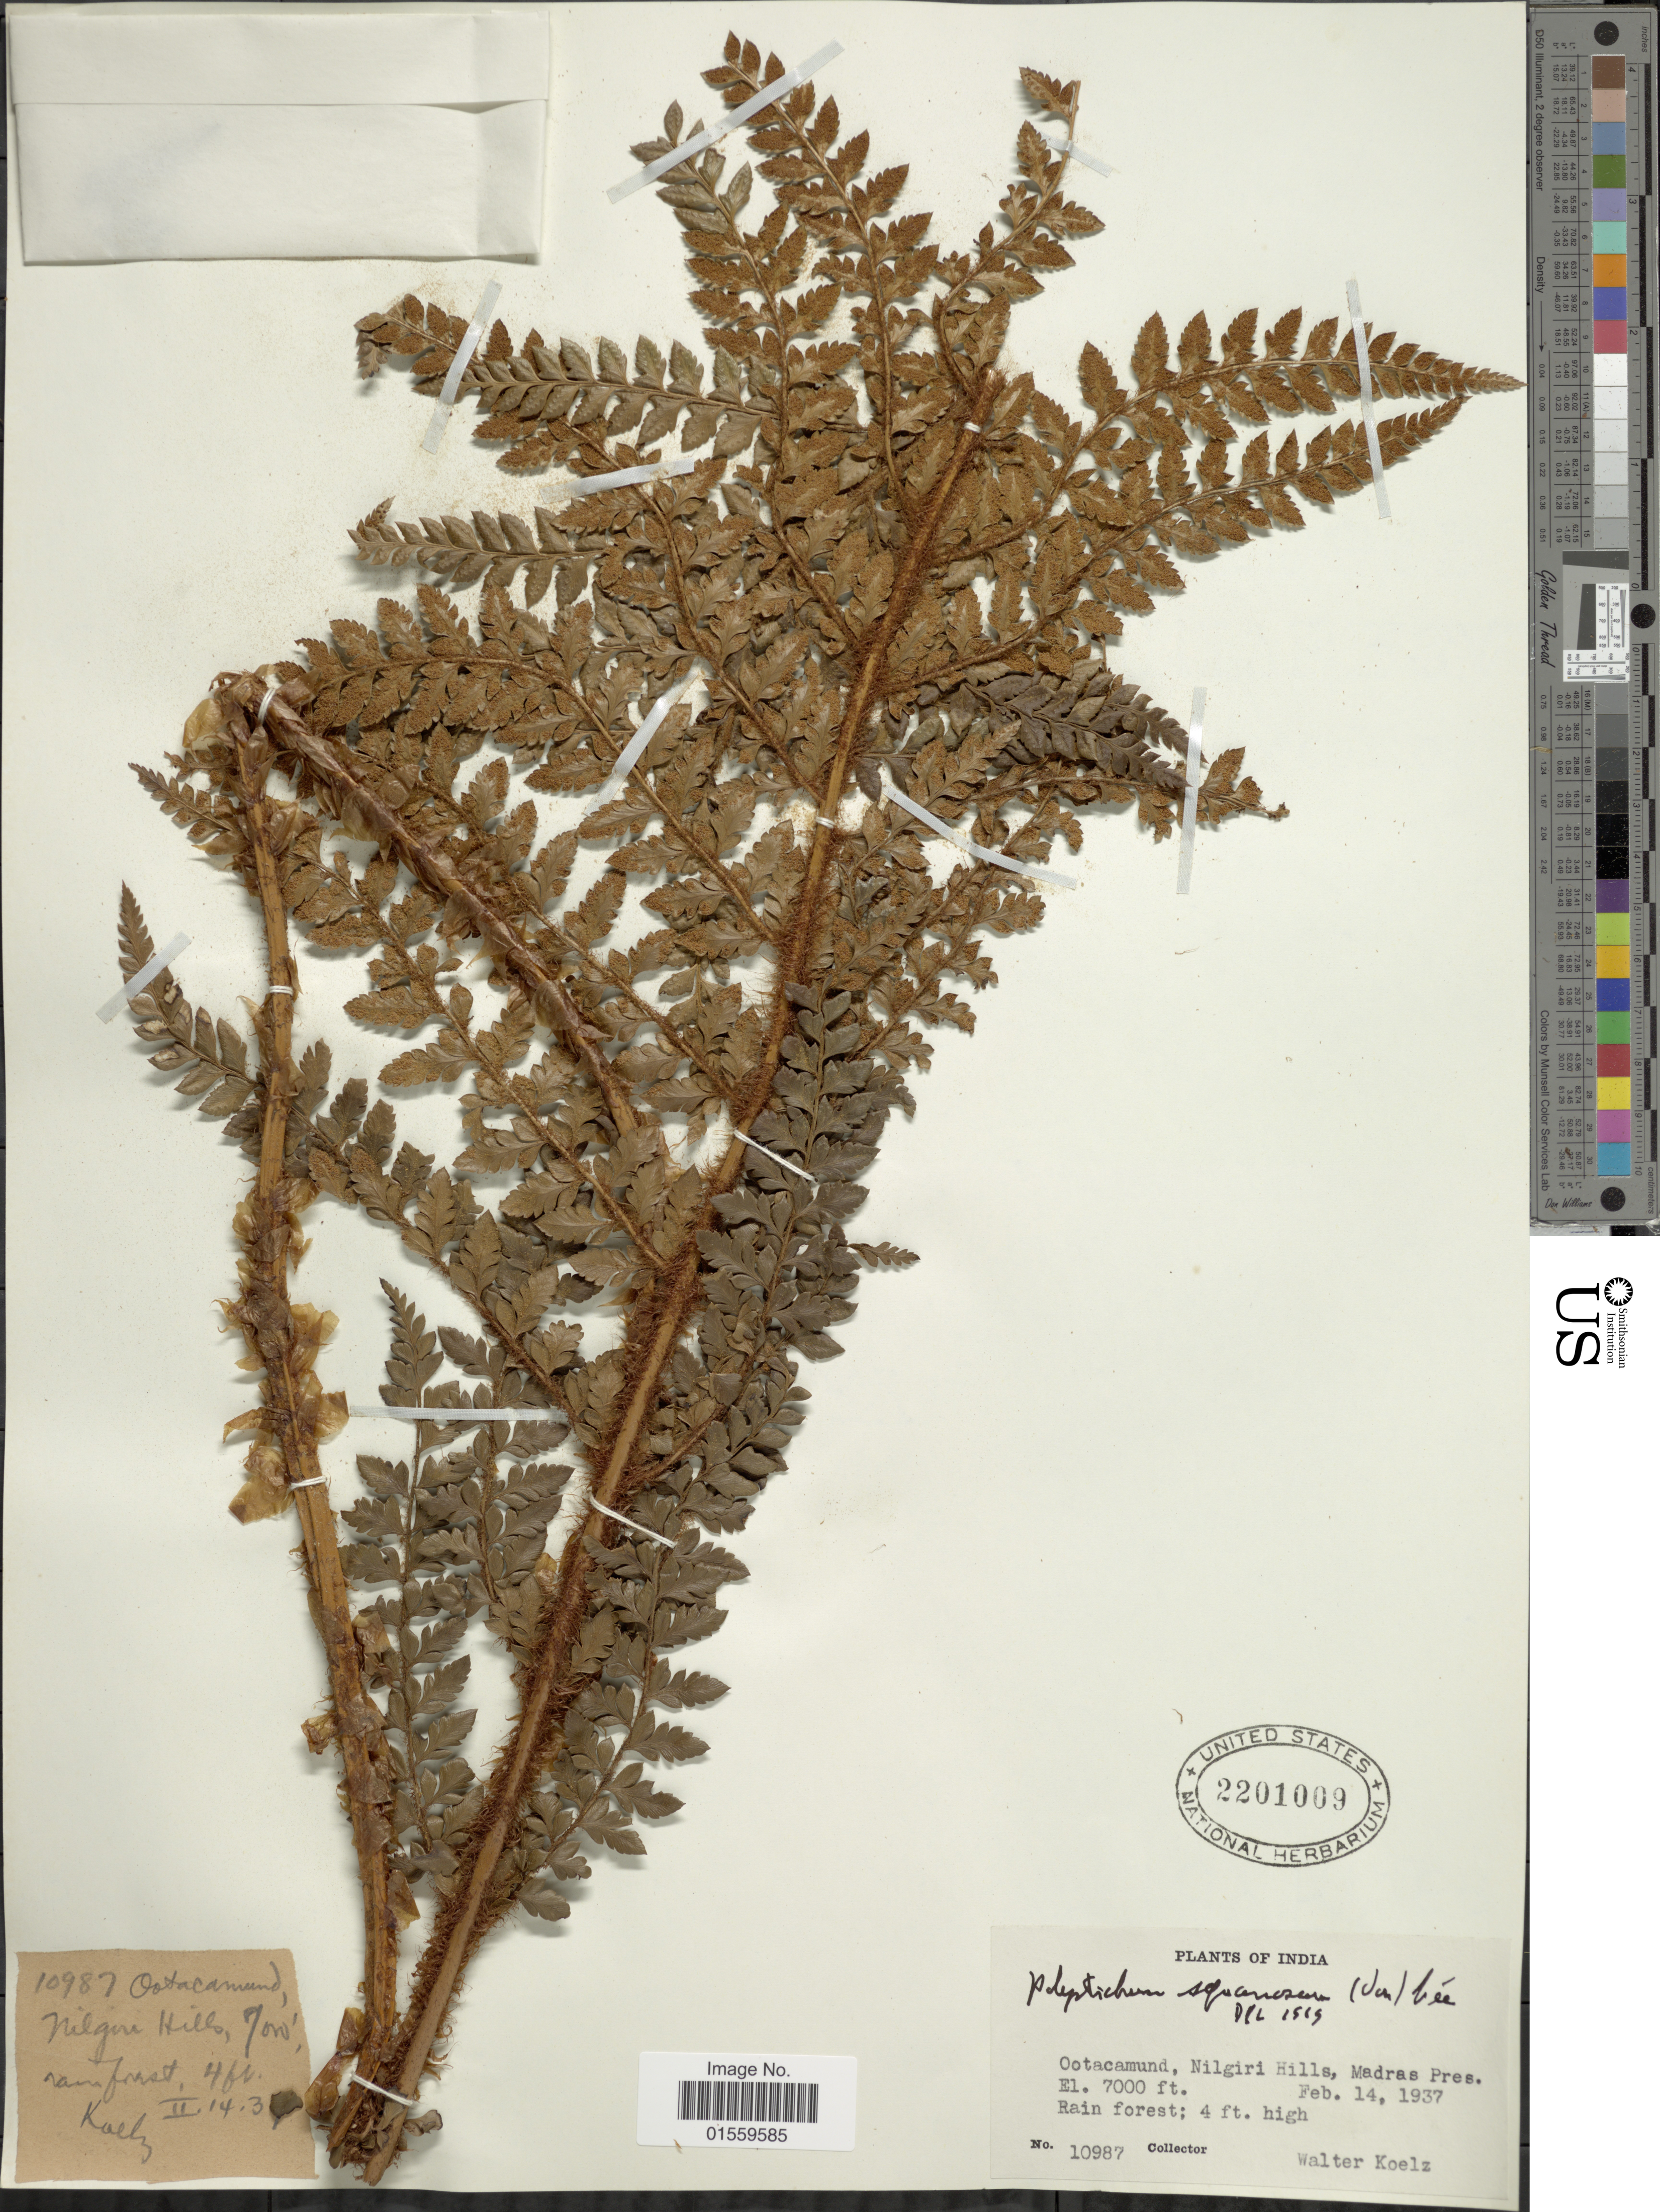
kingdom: Plantae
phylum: Tracheophyta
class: Polypodiopsida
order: Polypodiales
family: Dryopteridaceae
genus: Polystichum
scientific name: Polystichum squarrosum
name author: (D. Don) Fée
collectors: W. N. Koelz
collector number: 10987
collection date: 1937-02-14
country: India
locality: India, Ootacamund, Nilgiri Hills, Madras Pres.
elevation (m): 2134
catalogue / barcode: US 2201009